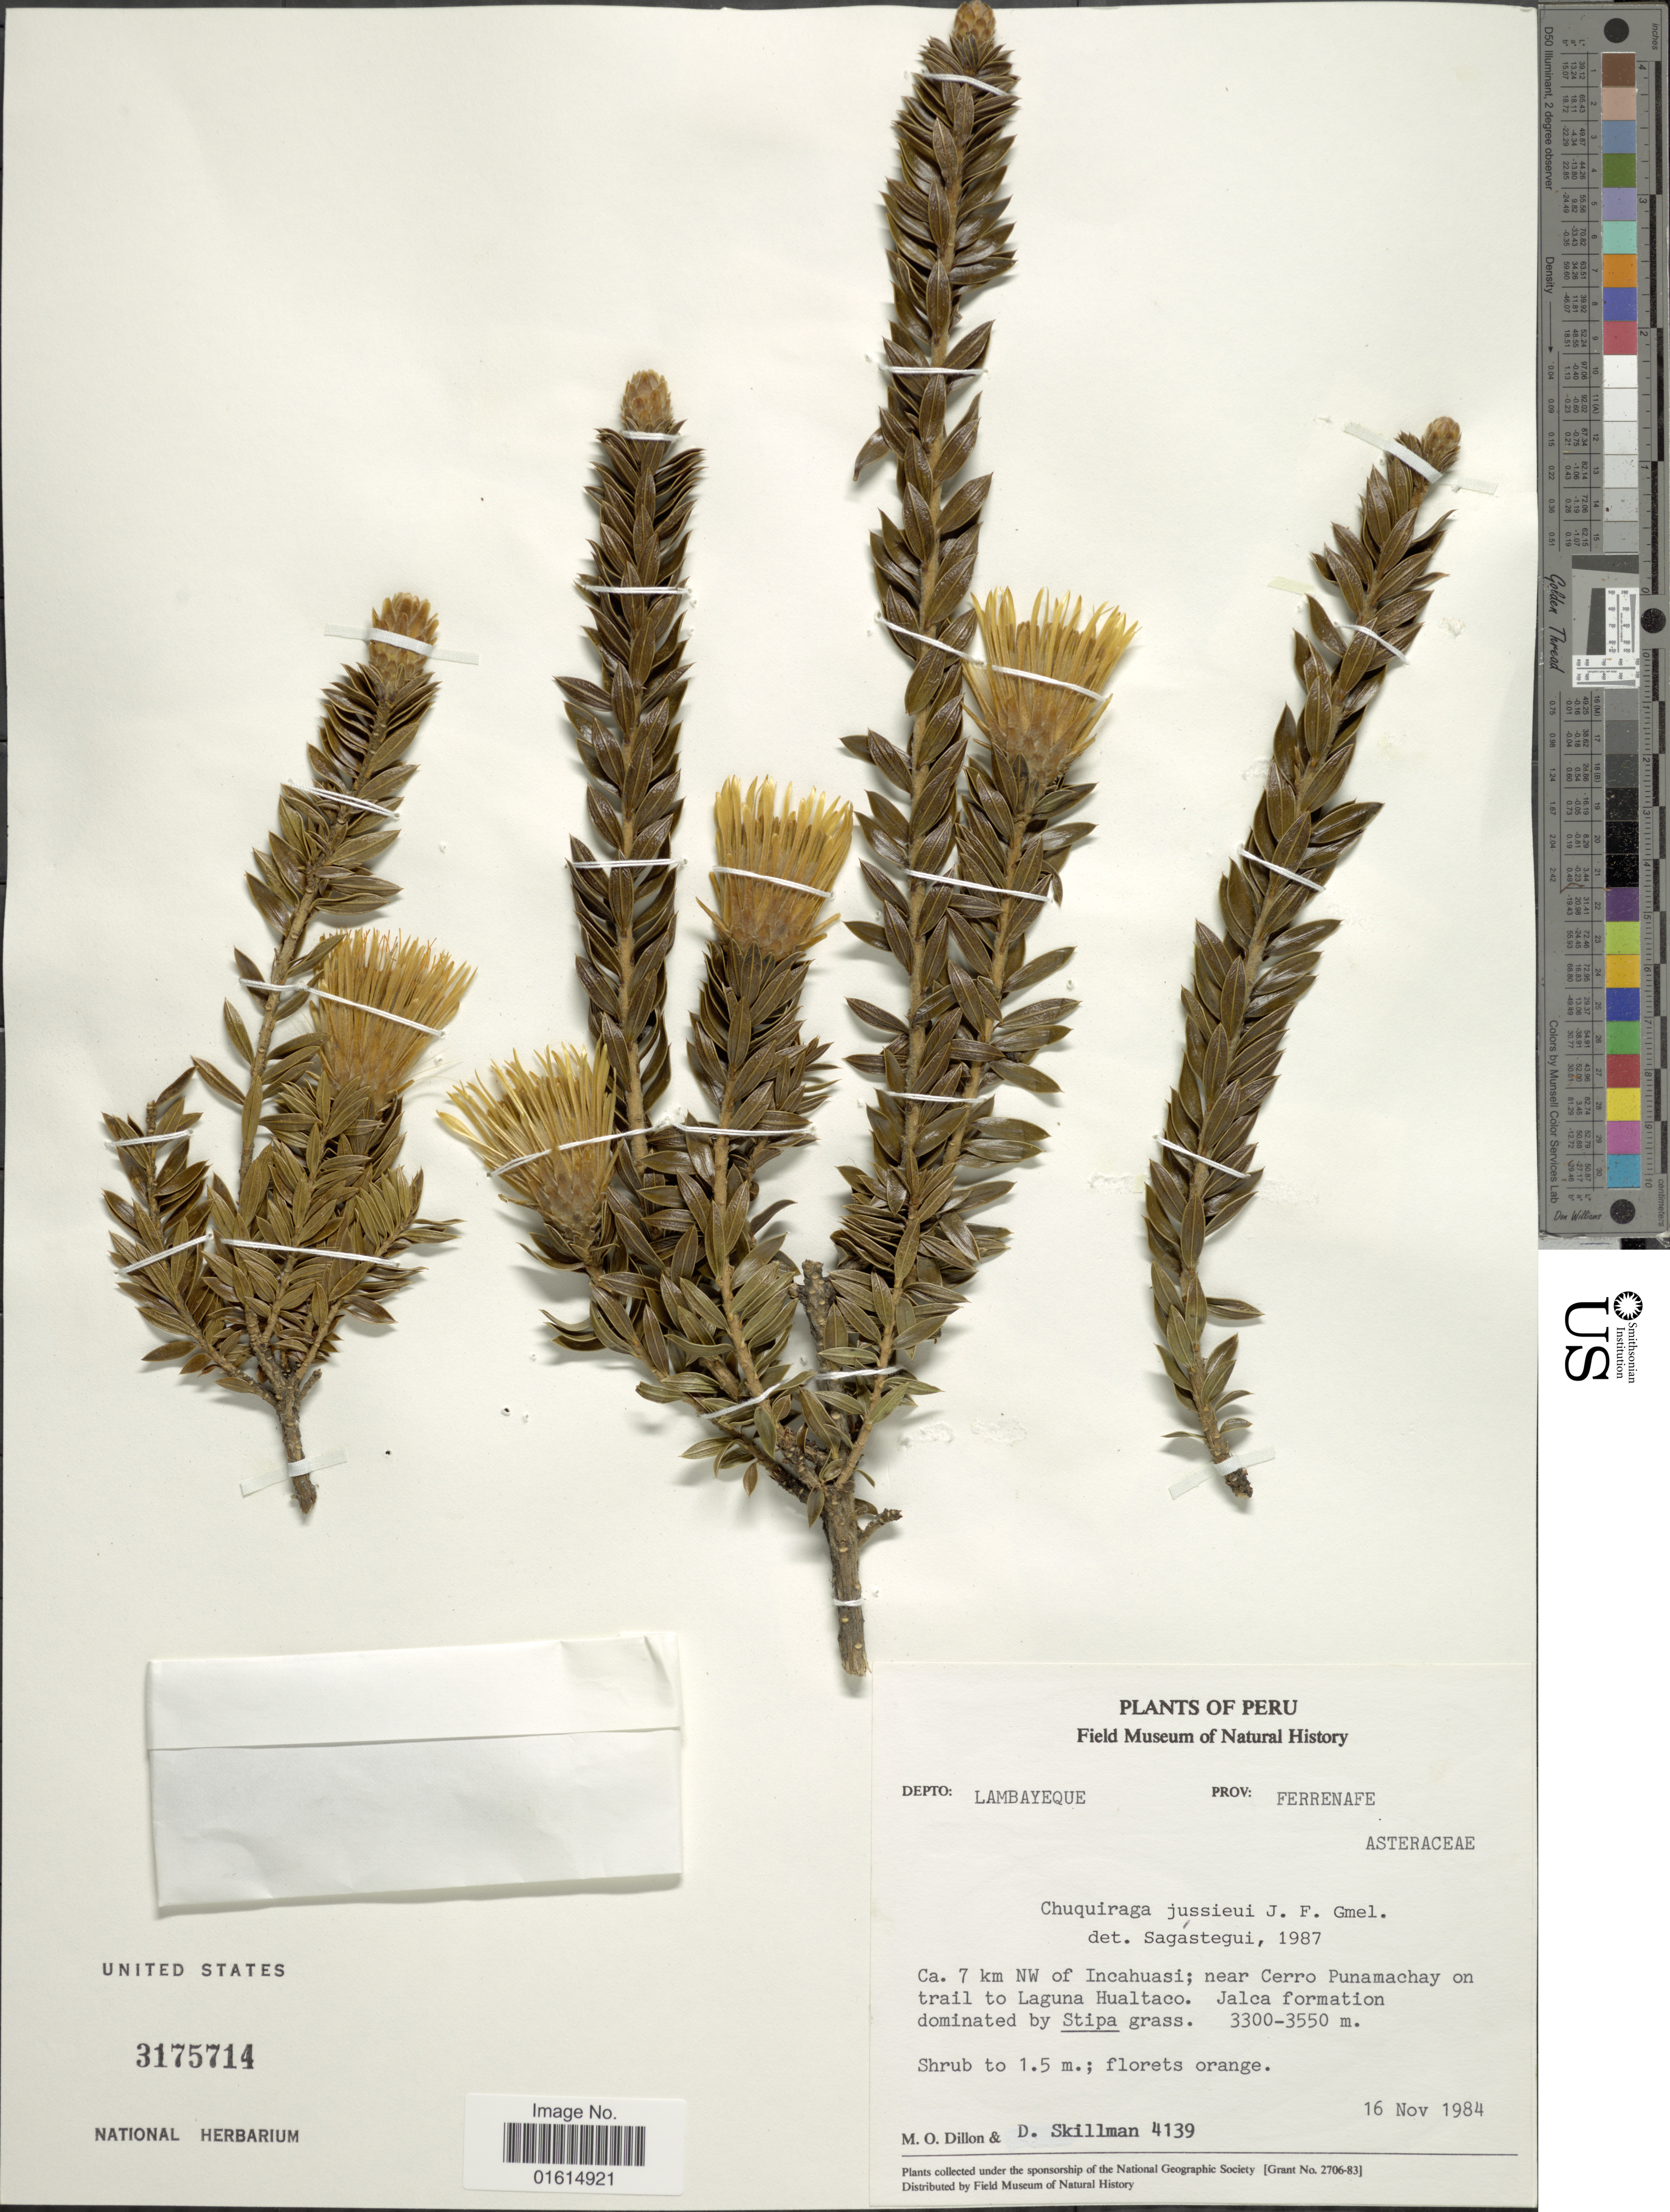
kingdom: Plantae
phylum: Tracheophyta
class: Magnoliopsida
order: Asterales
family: Asteraceae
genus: Chuquiraga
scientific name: Chuquiraga jussieui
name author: J.F. Gmel.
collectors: M. O. Dillon & D. Skillman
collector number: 4139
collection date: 1984-11-16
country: Peru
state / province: Lambayeque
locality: Depto. Lambayeque, Prov. Ferrenafe, ca 7 km NW of Incahuasi, near Cerro Punamachay on trail to Laguna Hualtaco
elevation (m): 3300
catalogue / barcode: US 3175714